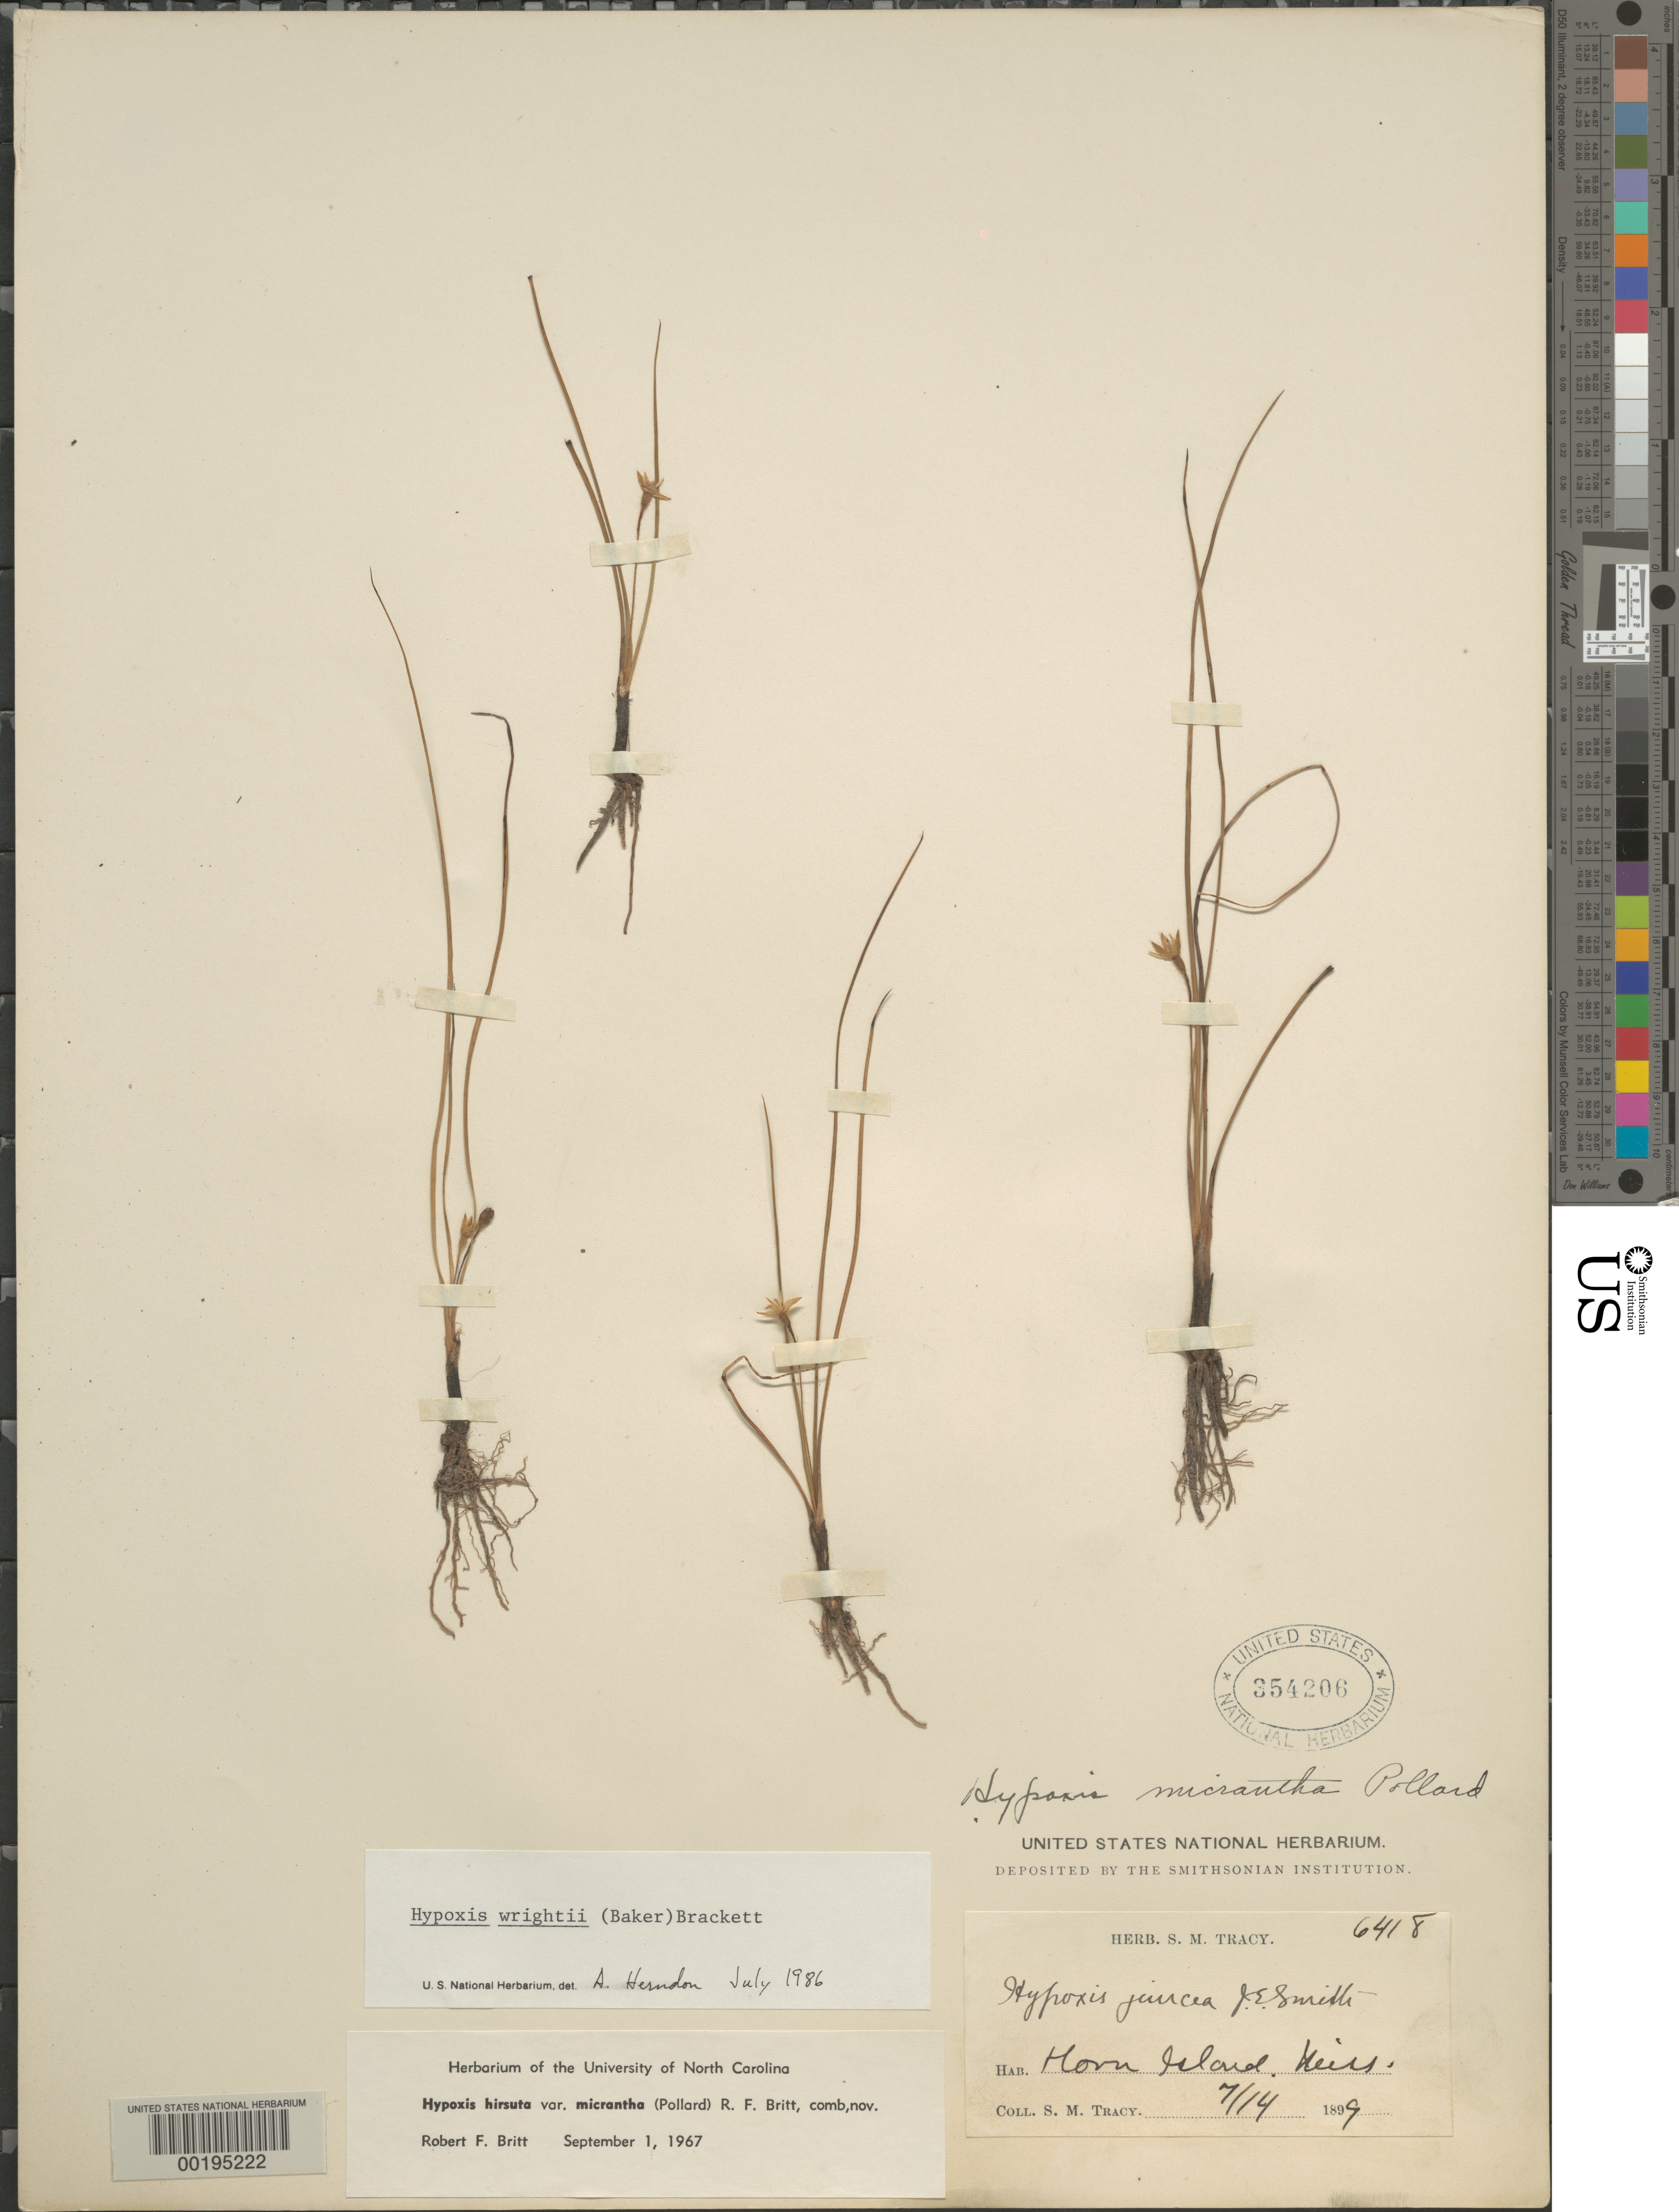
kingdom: Plantae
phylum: Tracheophyta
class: Liliopsida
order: Asparagales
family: Hypoxidaceae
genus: Hypoxis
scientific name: Hypoxis wrightii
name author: (Baker) Brackett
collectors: S. M. Tracy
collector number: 6418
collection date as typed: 14 Jul 1899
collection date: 1899-07-14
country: United States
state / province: Mississippi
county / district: Jackson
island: Horn Island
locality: Horn i.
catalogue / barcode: US 354206